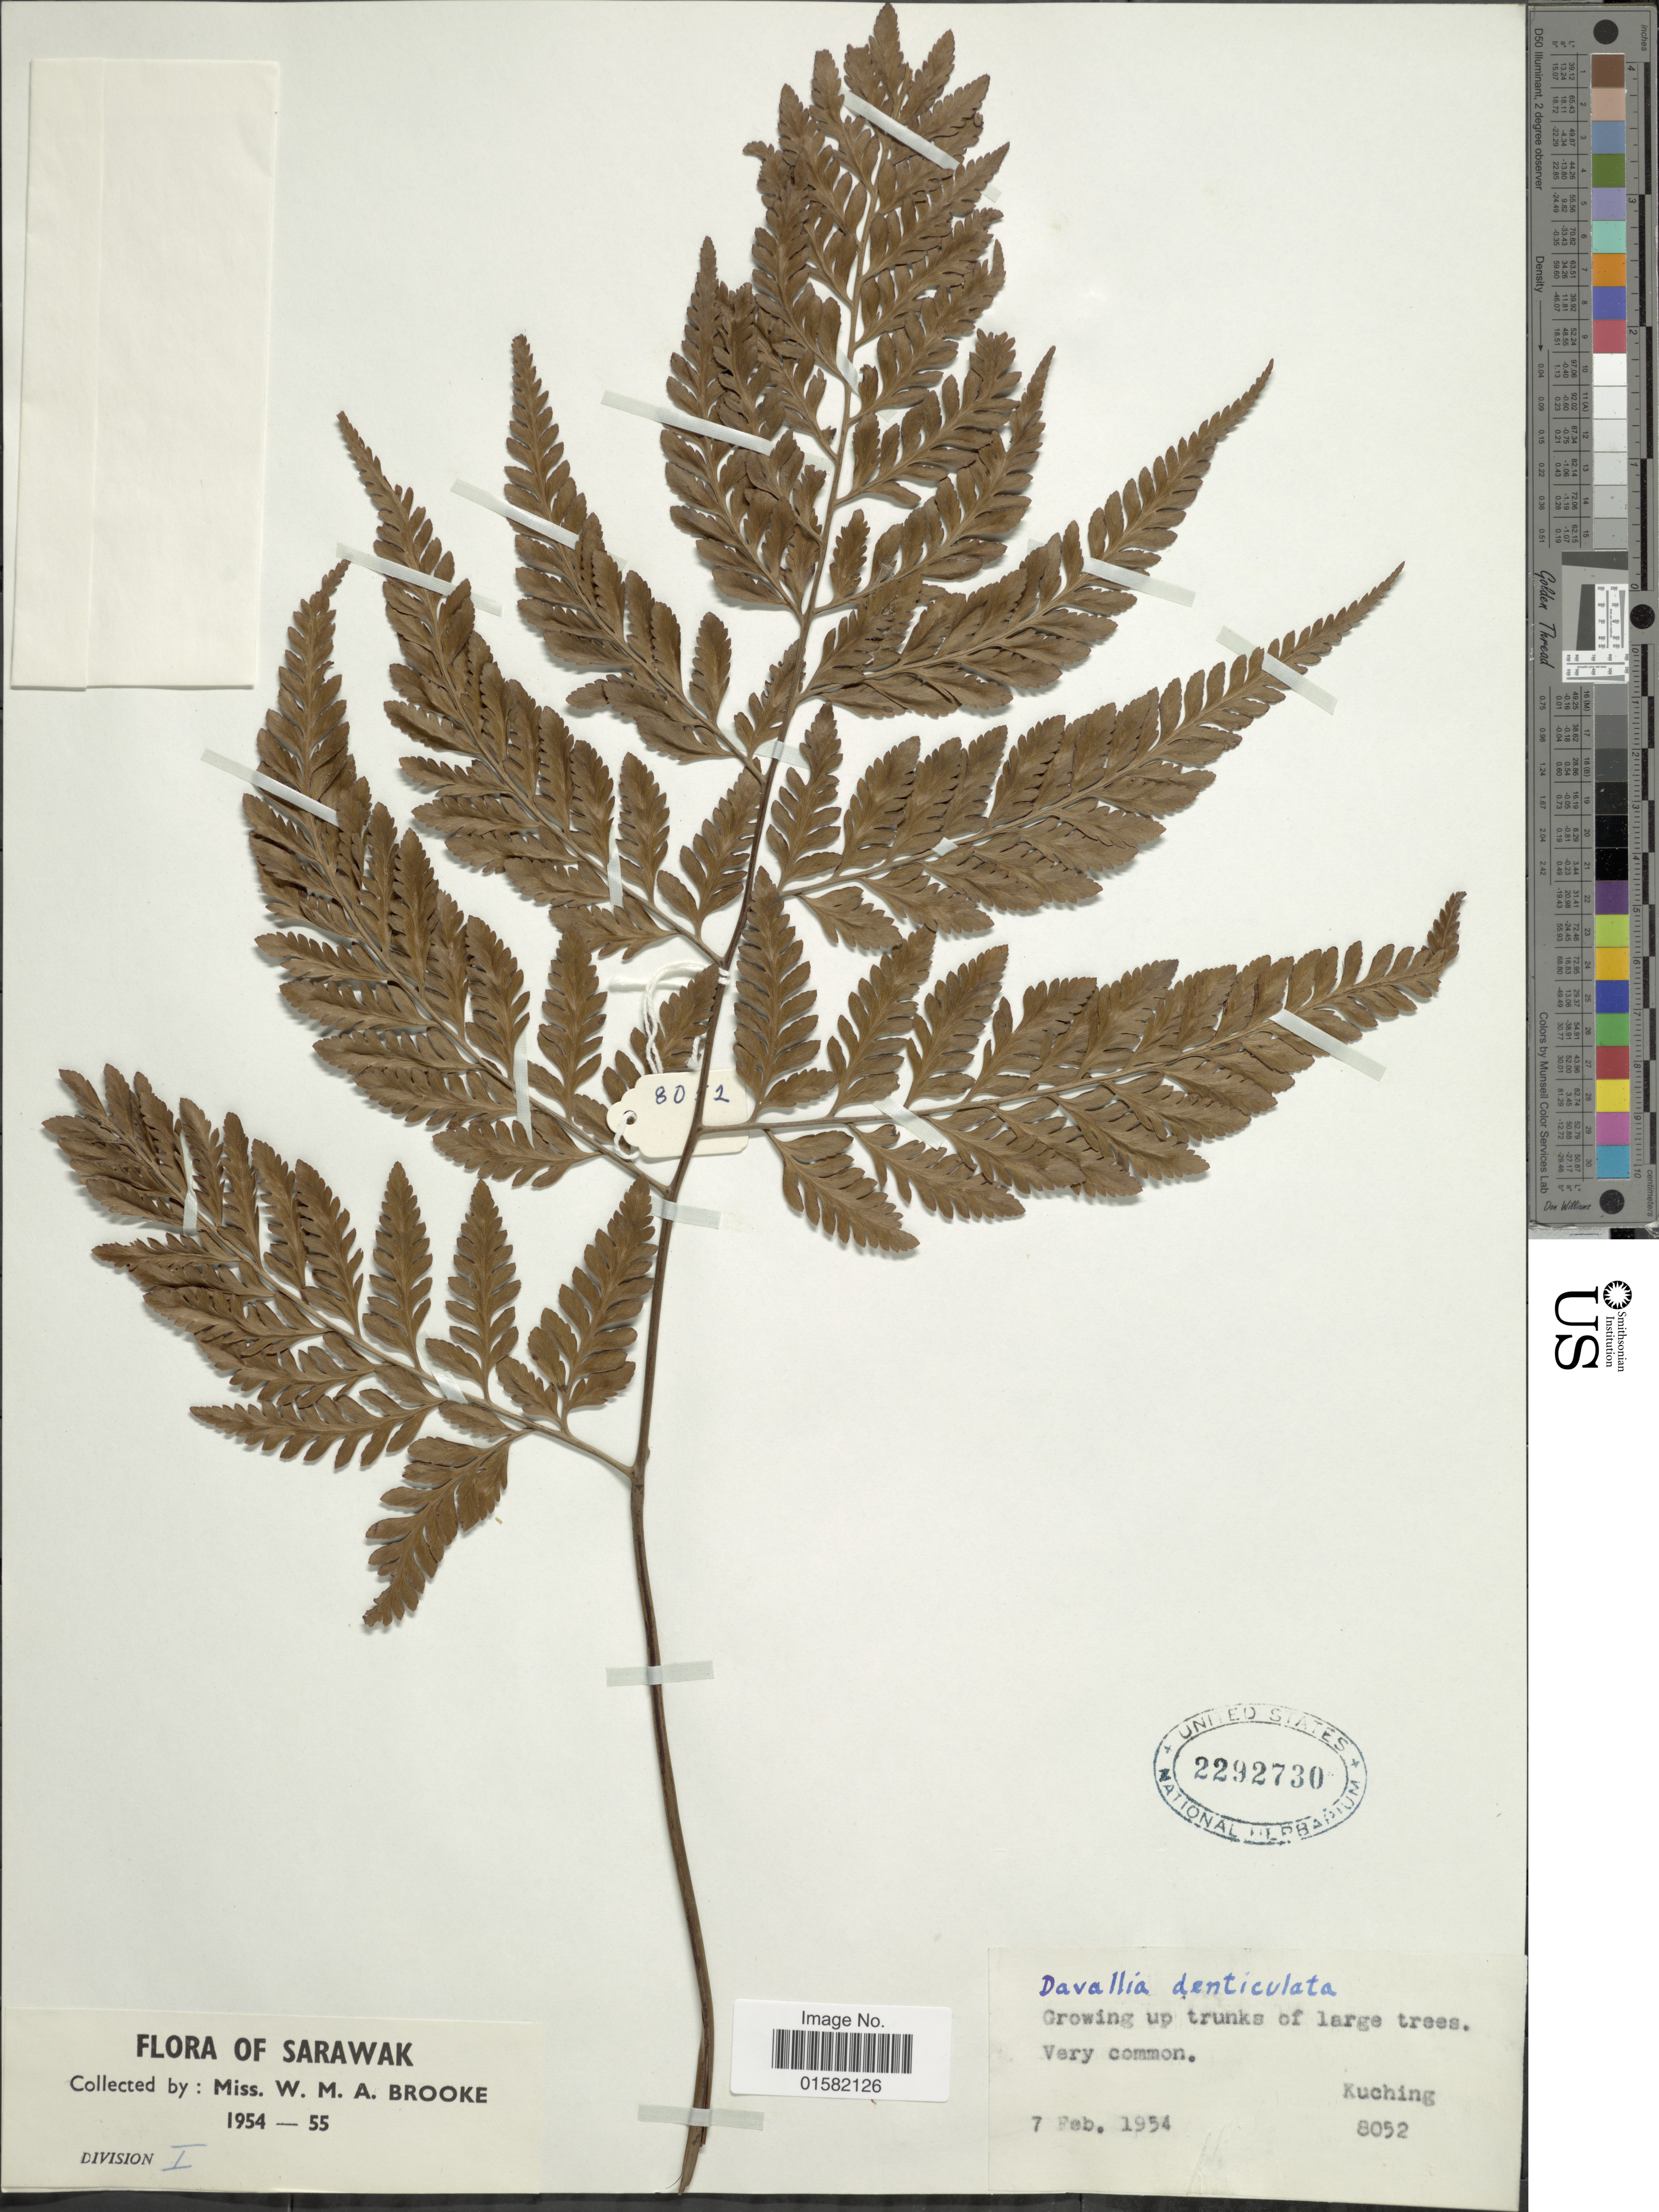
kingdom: Plantae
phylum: Tracheophyta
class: Polypodiopsida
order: Polypodiales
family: Davalliaceae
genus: Wibelia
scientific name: Wibelia denticulata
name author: (Burm. f.) M. Kato & Tsutsumi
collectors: W. Brooke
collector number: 8052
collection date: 1954-02-07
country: Malaysia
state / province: Sarawak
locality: Kuching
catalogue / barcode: US 2292730